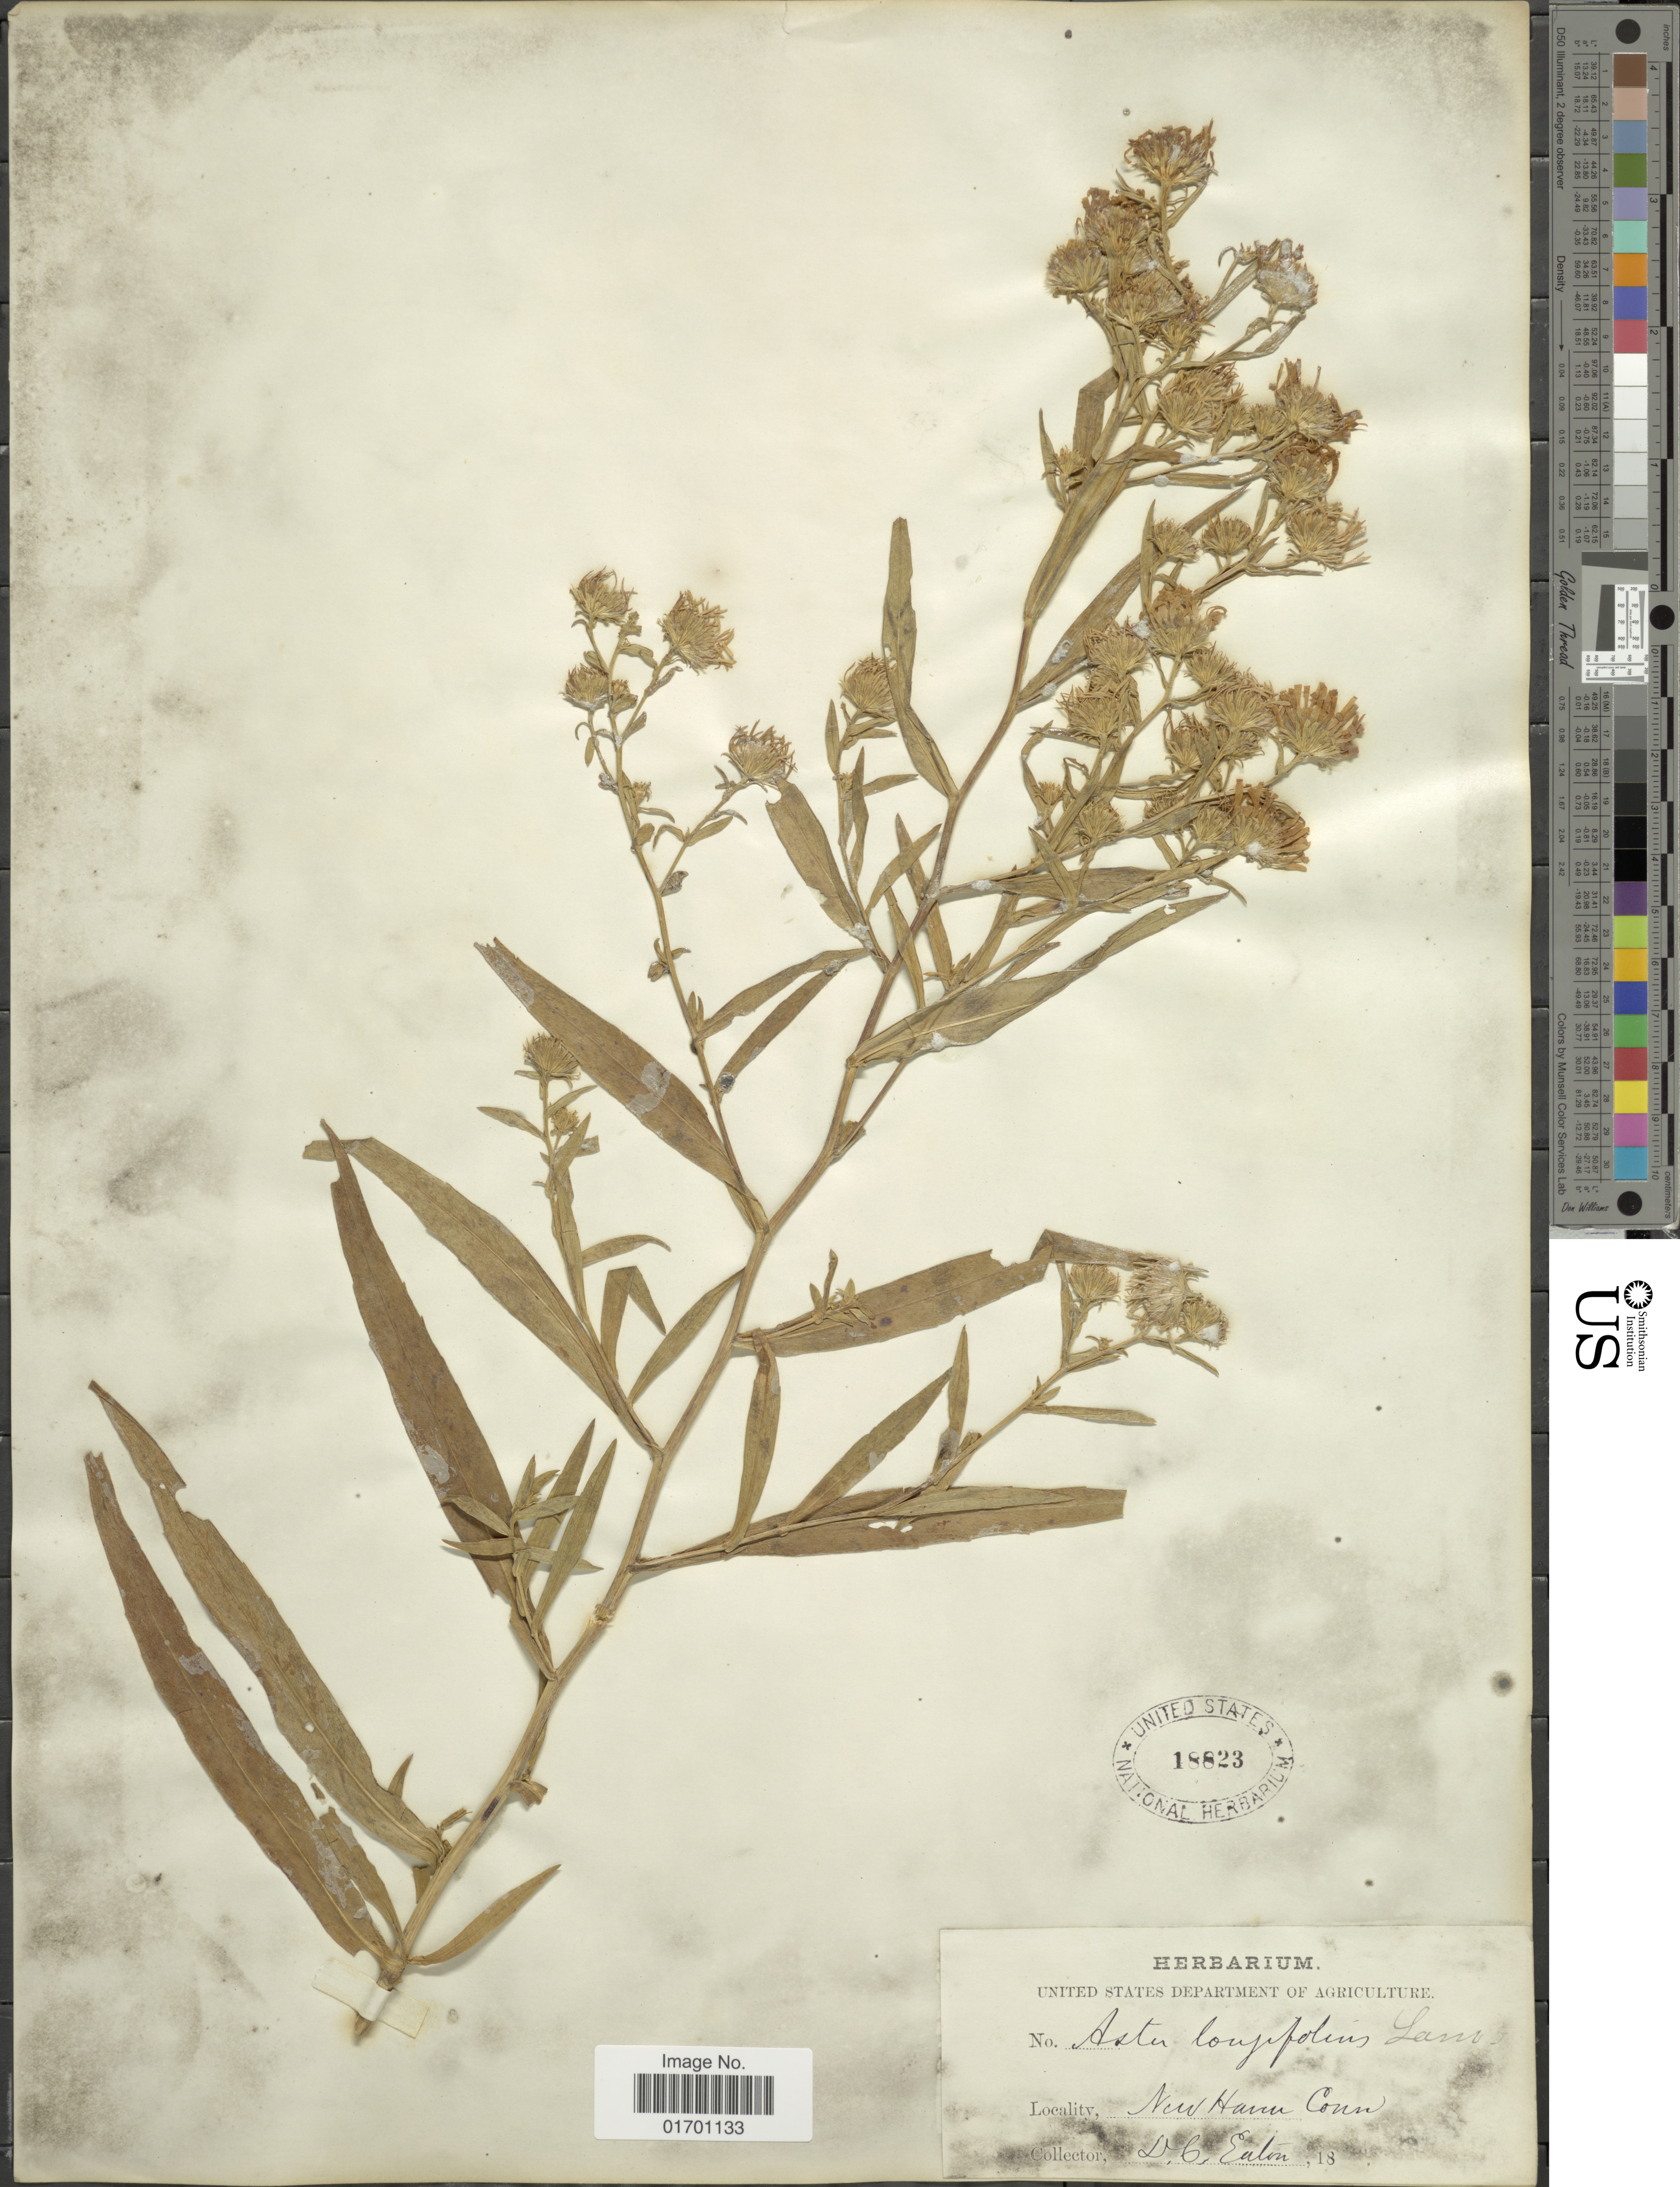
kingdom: Plantae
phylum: Tracheophyta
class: Magnoliopsida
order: Asterales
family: Asteraceae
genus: Symphyotrichum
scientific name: Symphyotrichum novi-belgii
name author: (L.) G.L. Nesom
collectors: D. Eaton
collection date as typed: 18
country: United States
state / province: Connecticut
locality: New Haven Conn.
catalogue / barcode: US 18823